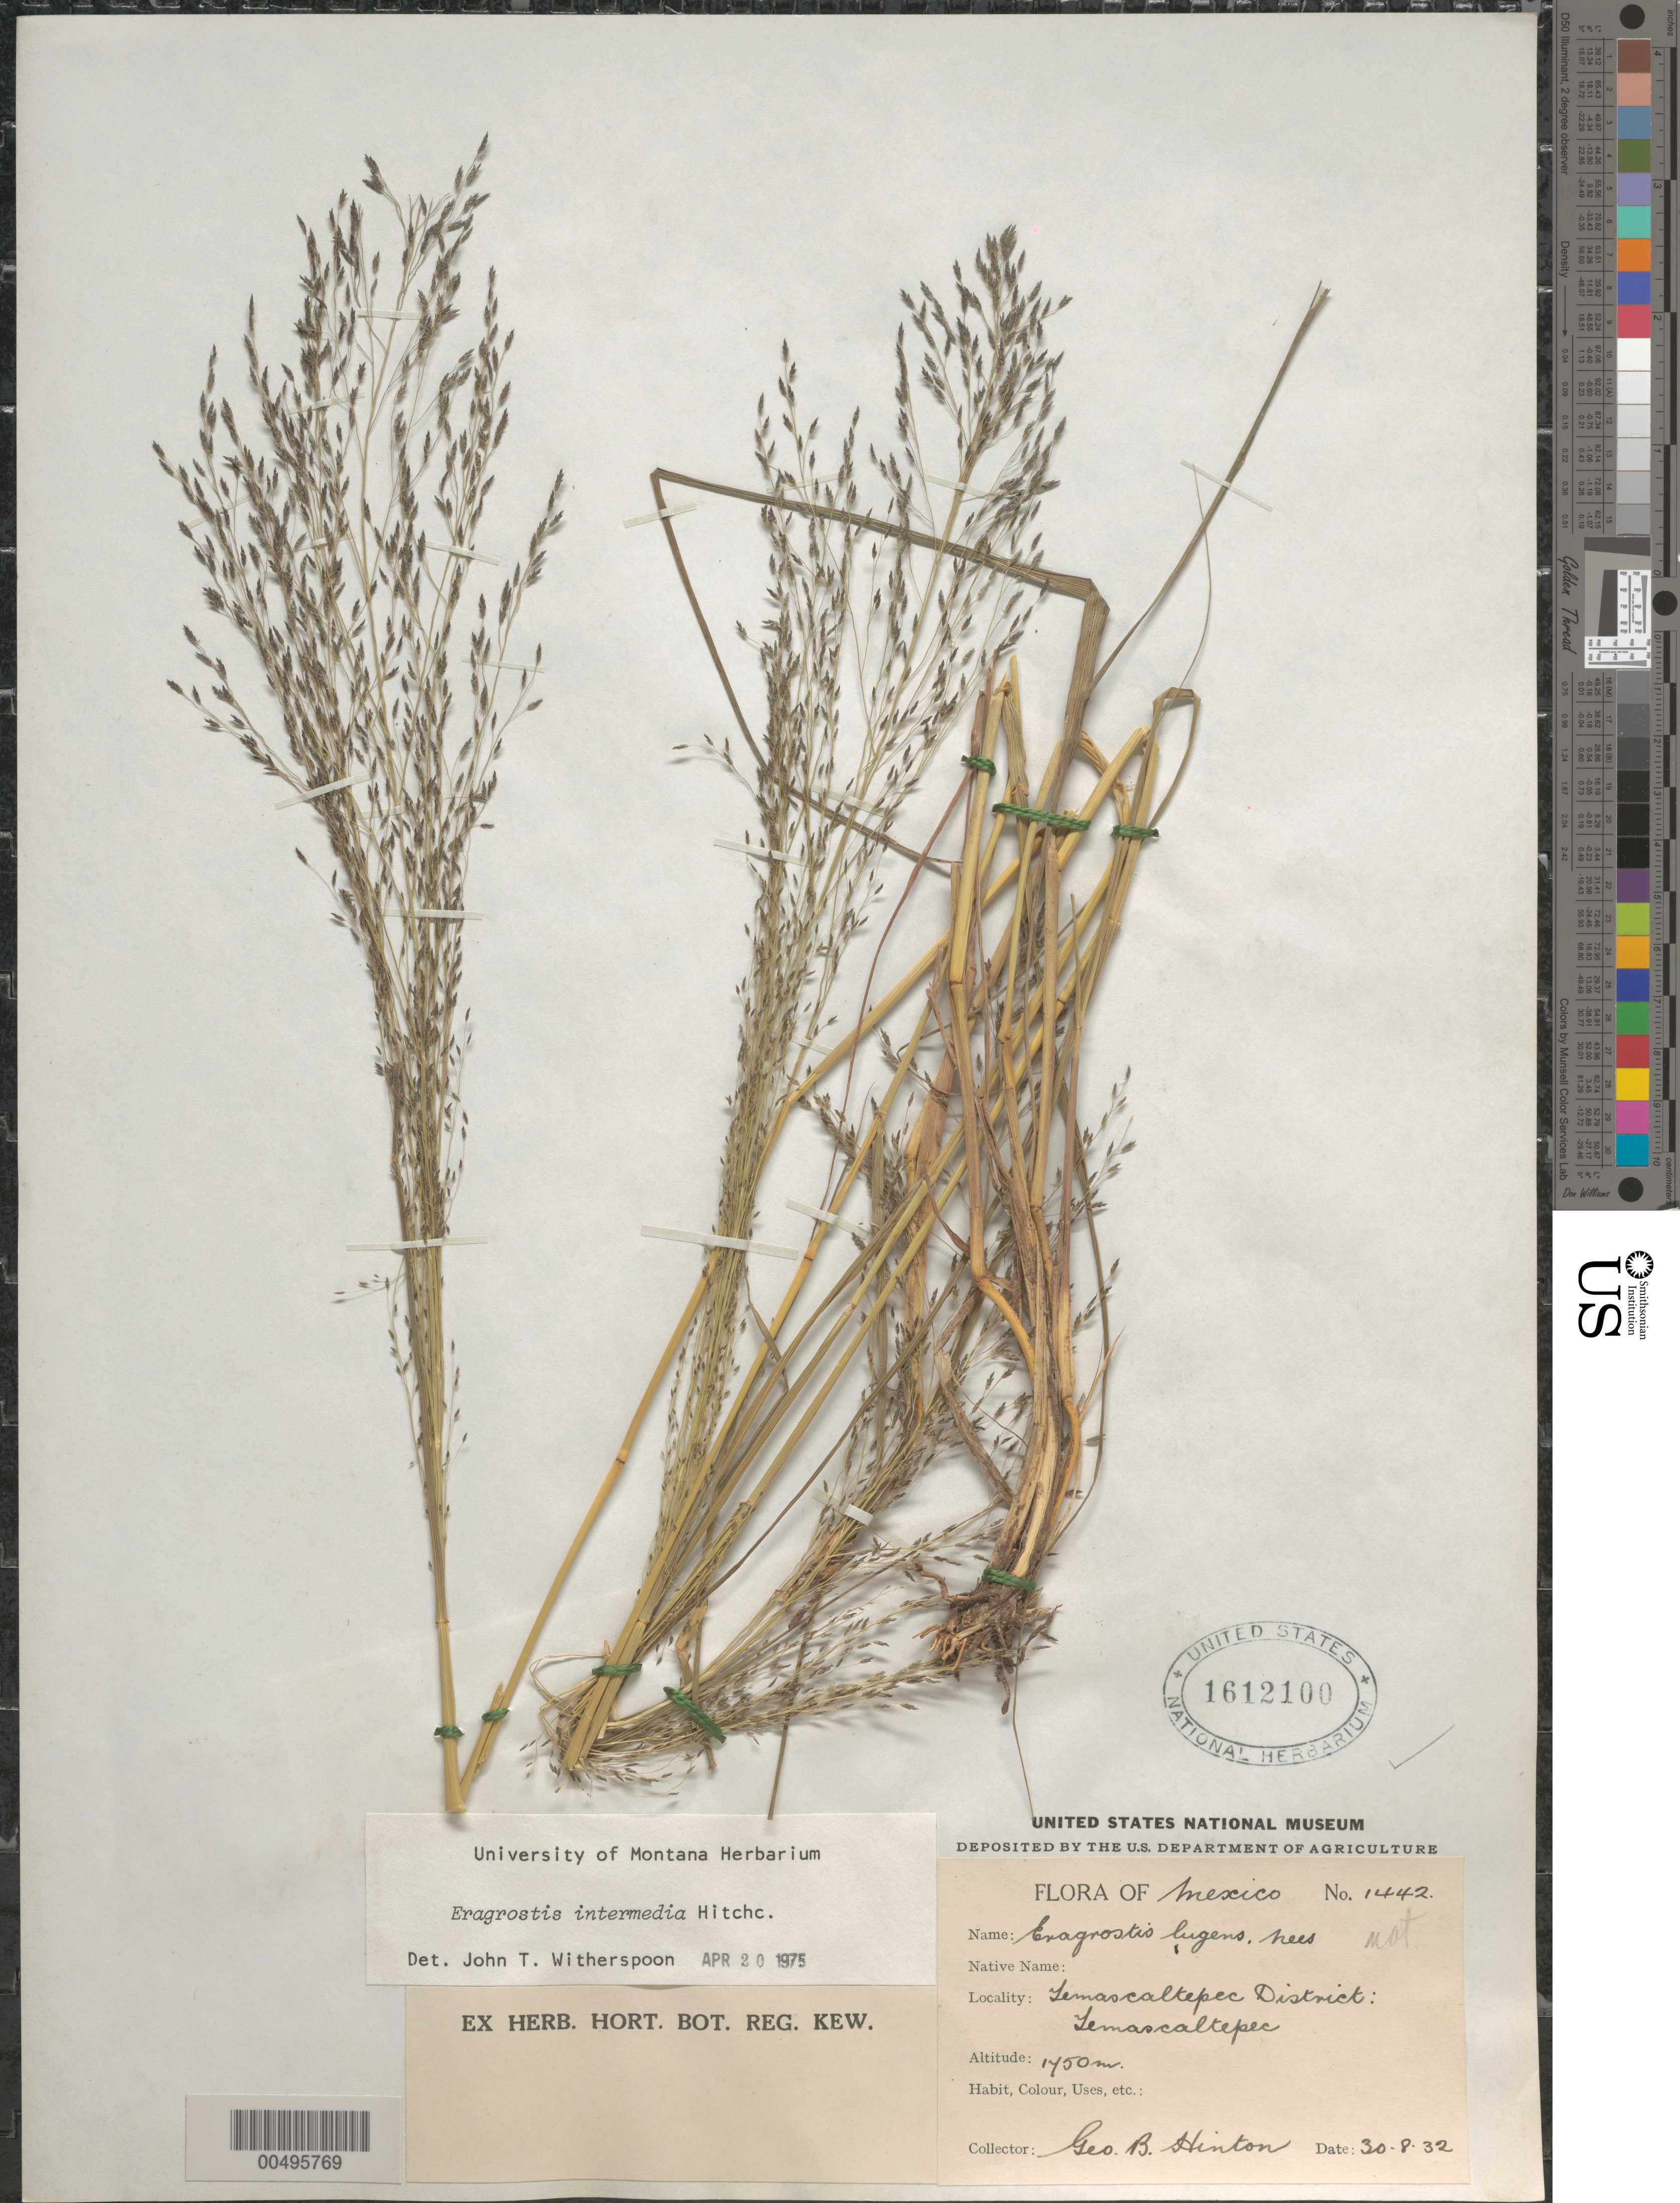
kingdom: Plantae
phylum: Tracheophyta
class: Liliopsida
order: Poales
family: Poaceae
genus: Eragrostis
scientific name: Eragrostis intermedia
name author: Hitchc.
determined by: Witherspoon, John T.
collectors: G. B. Hinton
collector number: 1442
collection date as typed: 30 Aug 1932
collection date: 1932-08-30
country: Mexico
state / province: México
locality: Temascaltepec Dist., Temascaltepec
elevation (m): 1750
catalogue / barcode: US 1612100